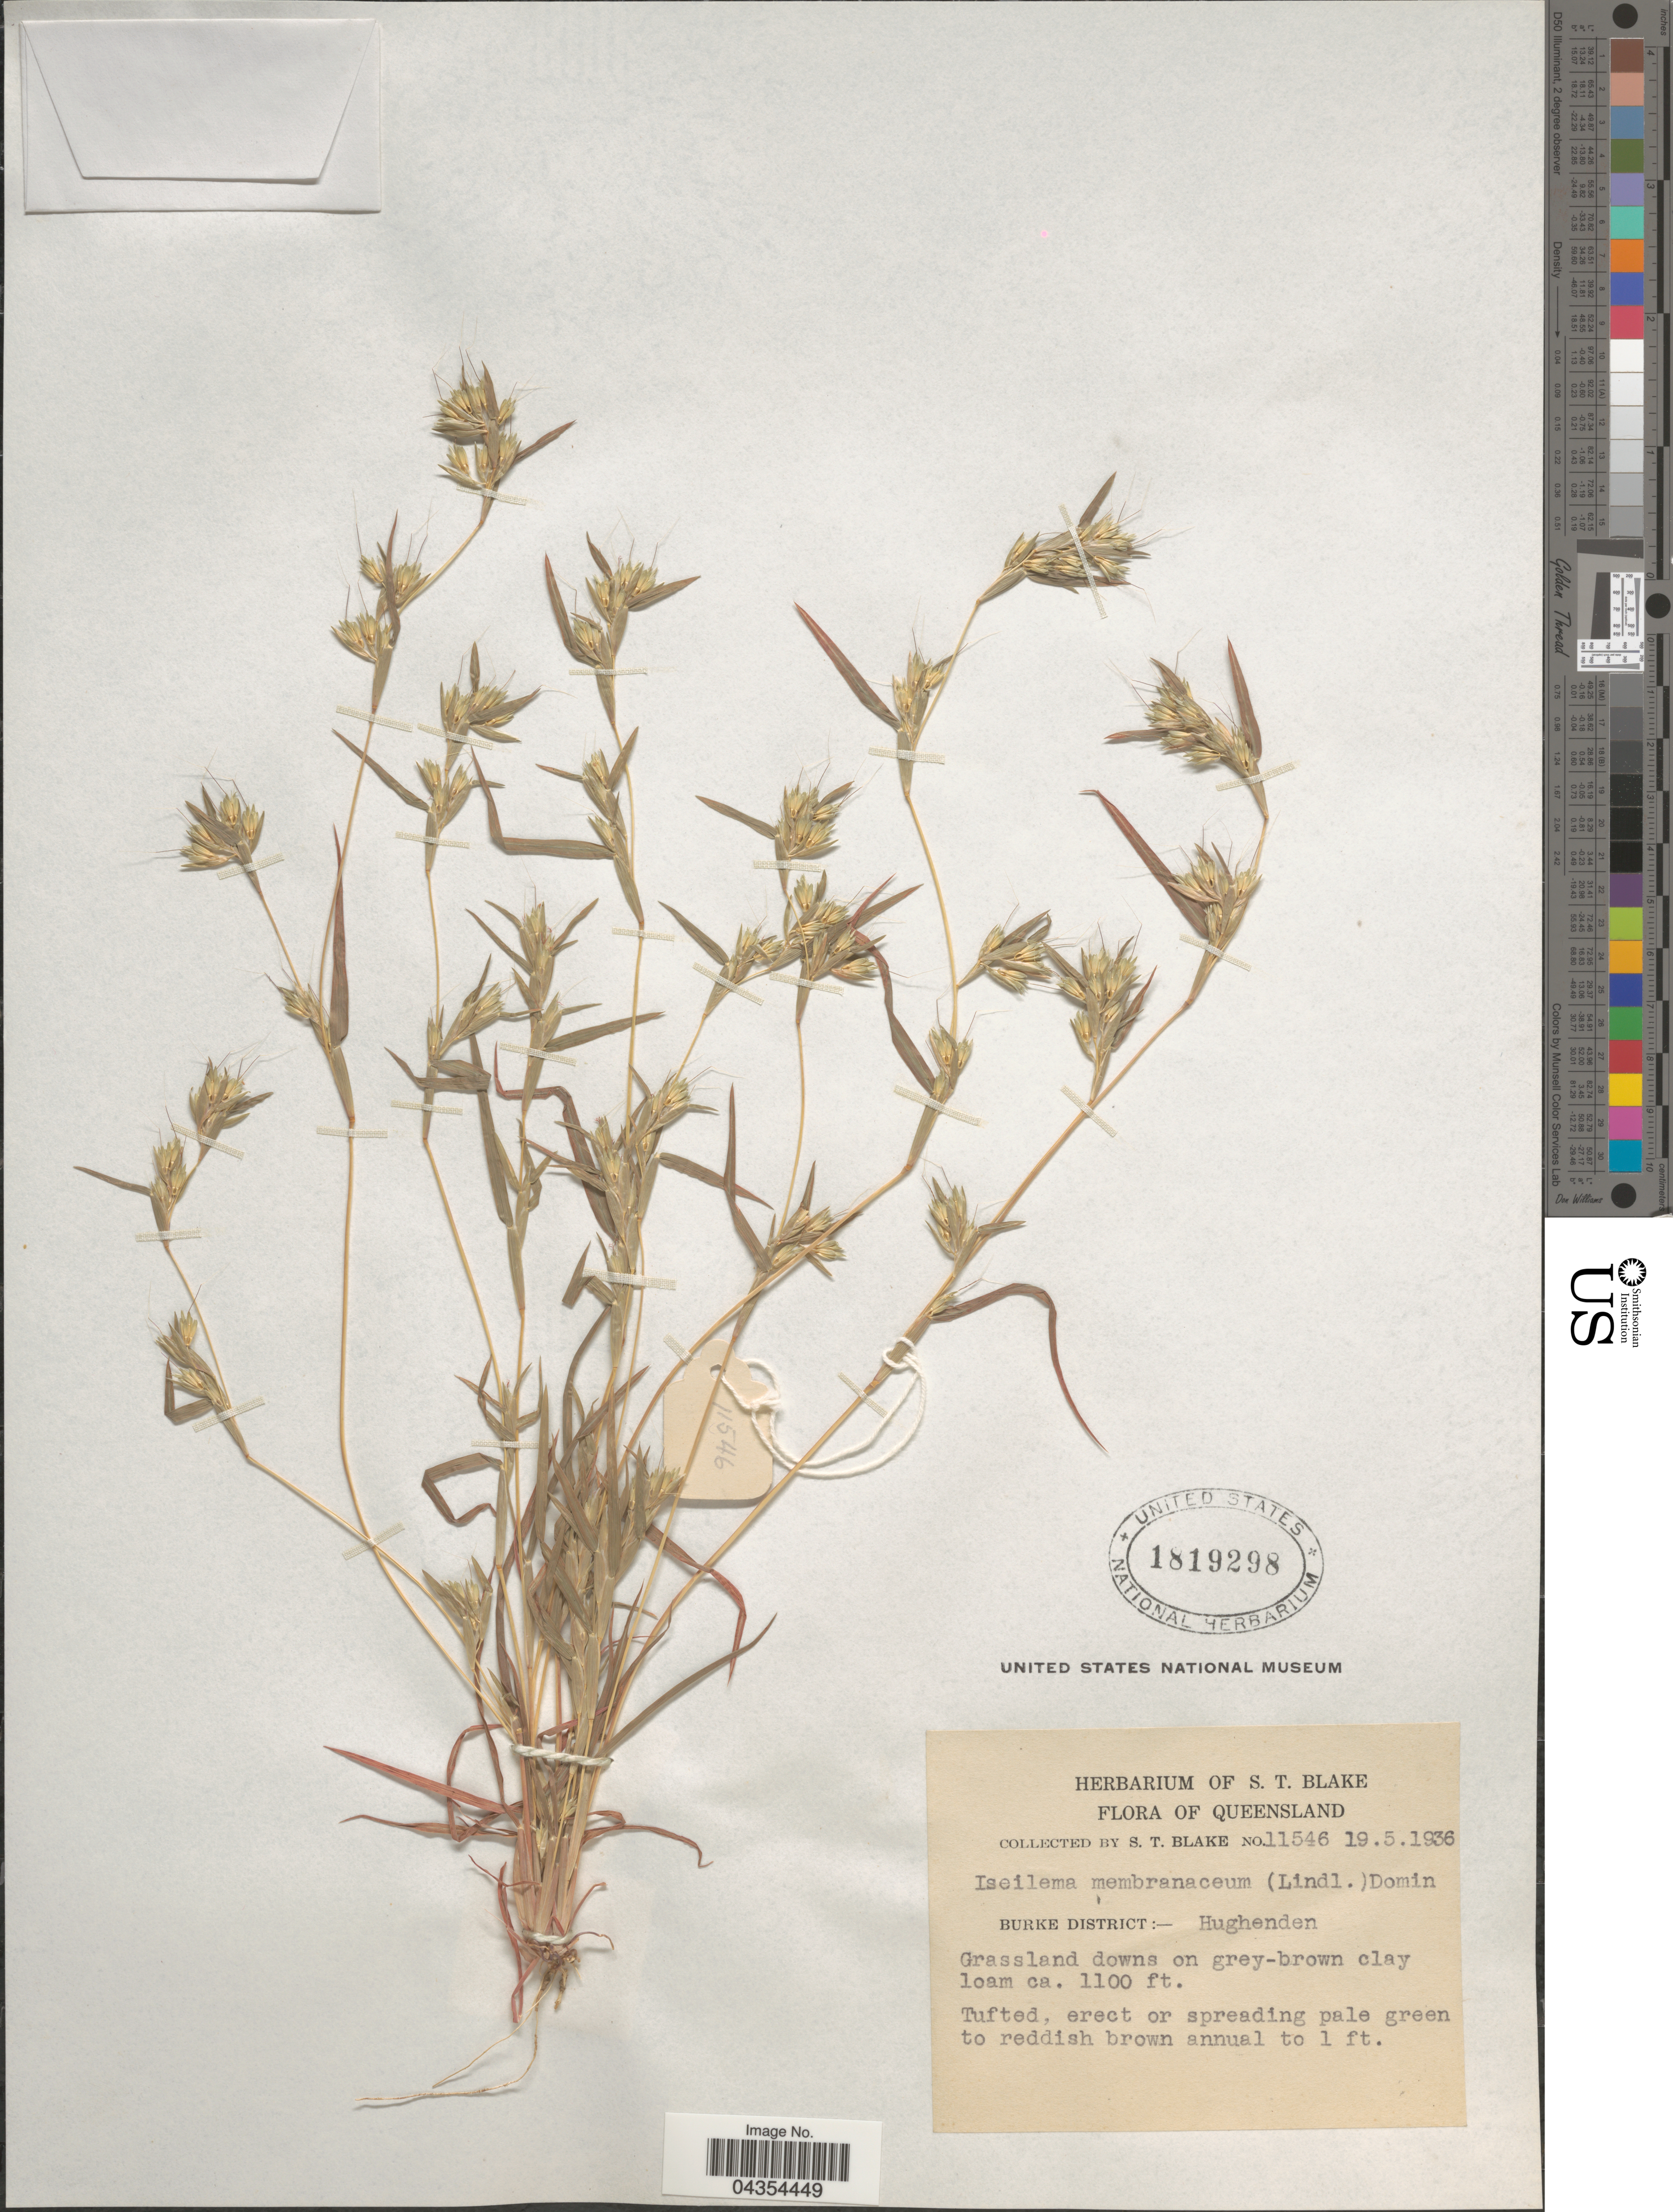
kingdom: Plantae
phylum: Tracheophyta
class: Liliopsida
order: Poales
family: Poaceae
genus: Iseilema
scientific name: Iseilema membranaceum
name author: (Lindl.) Domin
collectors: S. T. Blake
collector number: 11546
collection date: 1936-05-19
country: Australia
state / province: Queensland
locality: Burke District:-Hughenden.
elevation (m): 335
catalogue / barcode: US 1819298